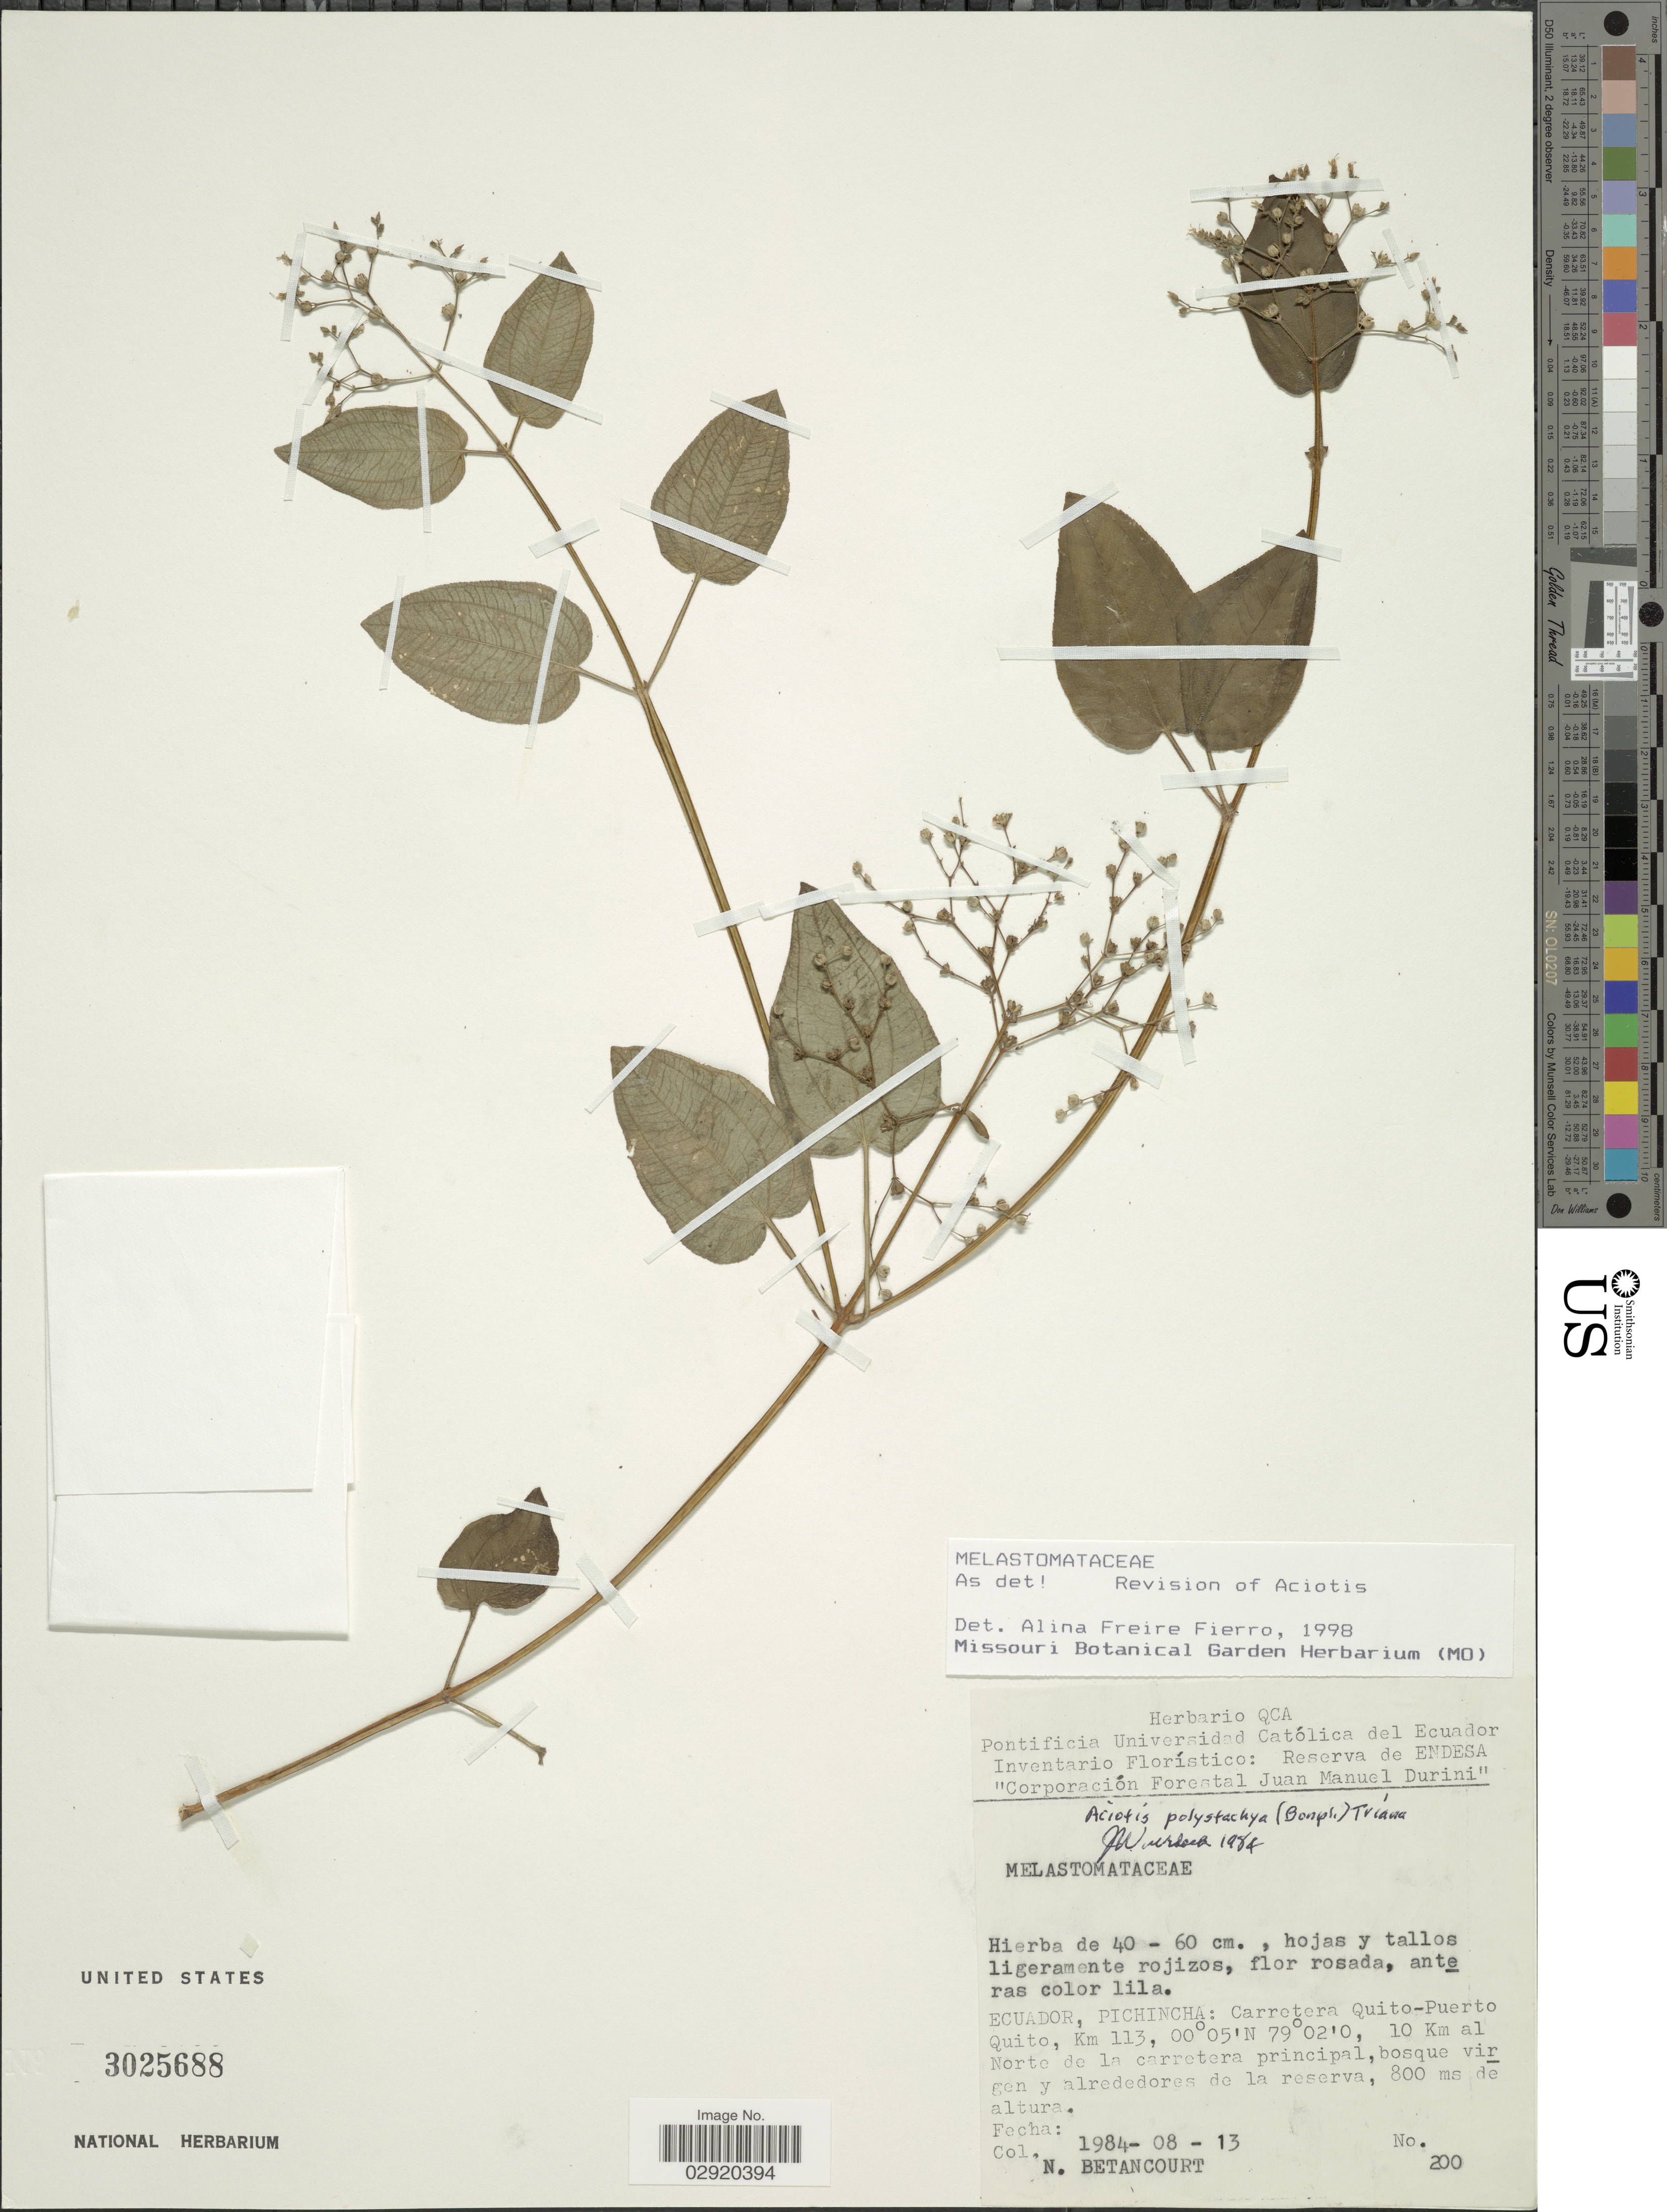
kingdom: Plantae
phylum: Tracheophyta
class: Magnoliopsida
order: Myrtales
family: Melastomataceae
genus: Aciotis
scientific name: Aciotis polystachya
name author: (Bonpl.) Triana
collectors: N. Betancourt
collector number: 200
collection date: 1984-08-13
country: Ecuador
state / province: Pichincha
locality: Pichincha: Carretera Quito-Puerto Quito, Km 113. 10 Km al Norte de la carretera principal.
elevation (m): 800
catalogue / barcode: US 3025688